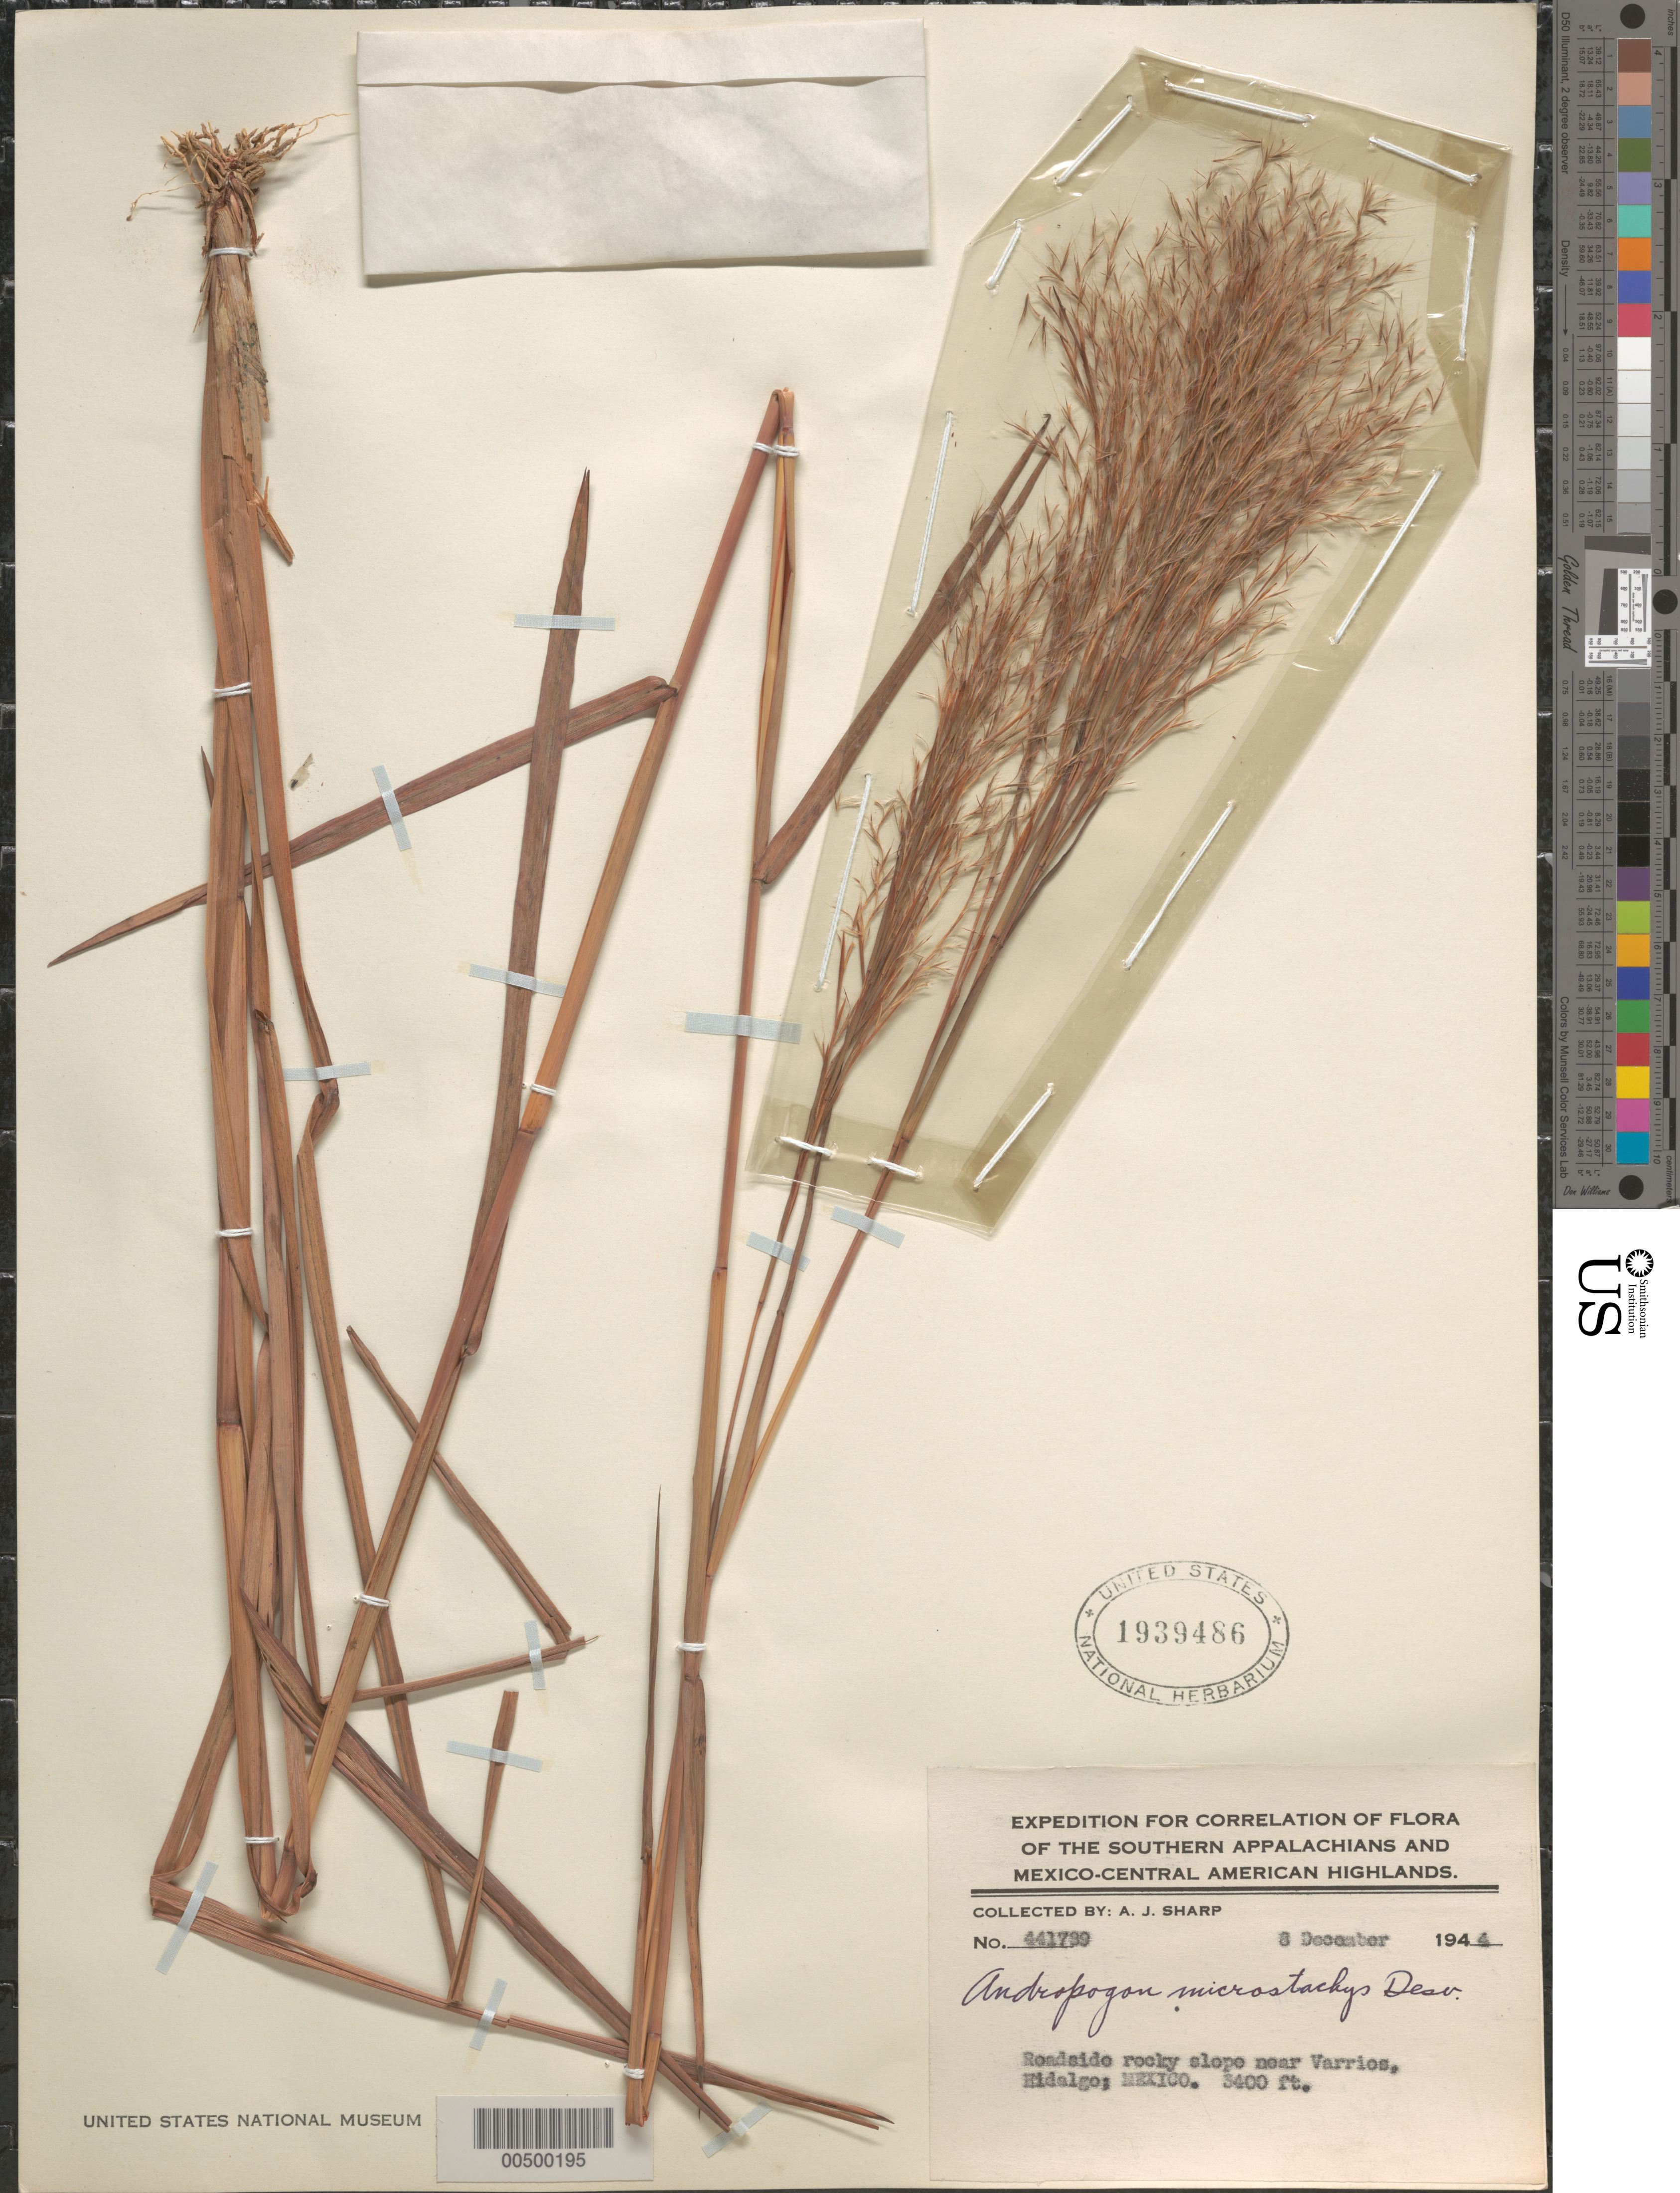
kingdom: Plantae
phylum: Tracheophyta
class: Liliopsida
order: Poales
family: Poaceae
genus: Schizachyrium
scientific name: Schizachyrium condensatum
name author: (Kunth) Nees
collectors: A. J. Sharp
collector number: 441799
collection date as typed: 8 Dec 1944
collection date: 1944-12-08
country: Mexico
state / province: Hidalgo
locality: Near Varrion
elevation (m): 1036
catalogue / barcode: US 1939486